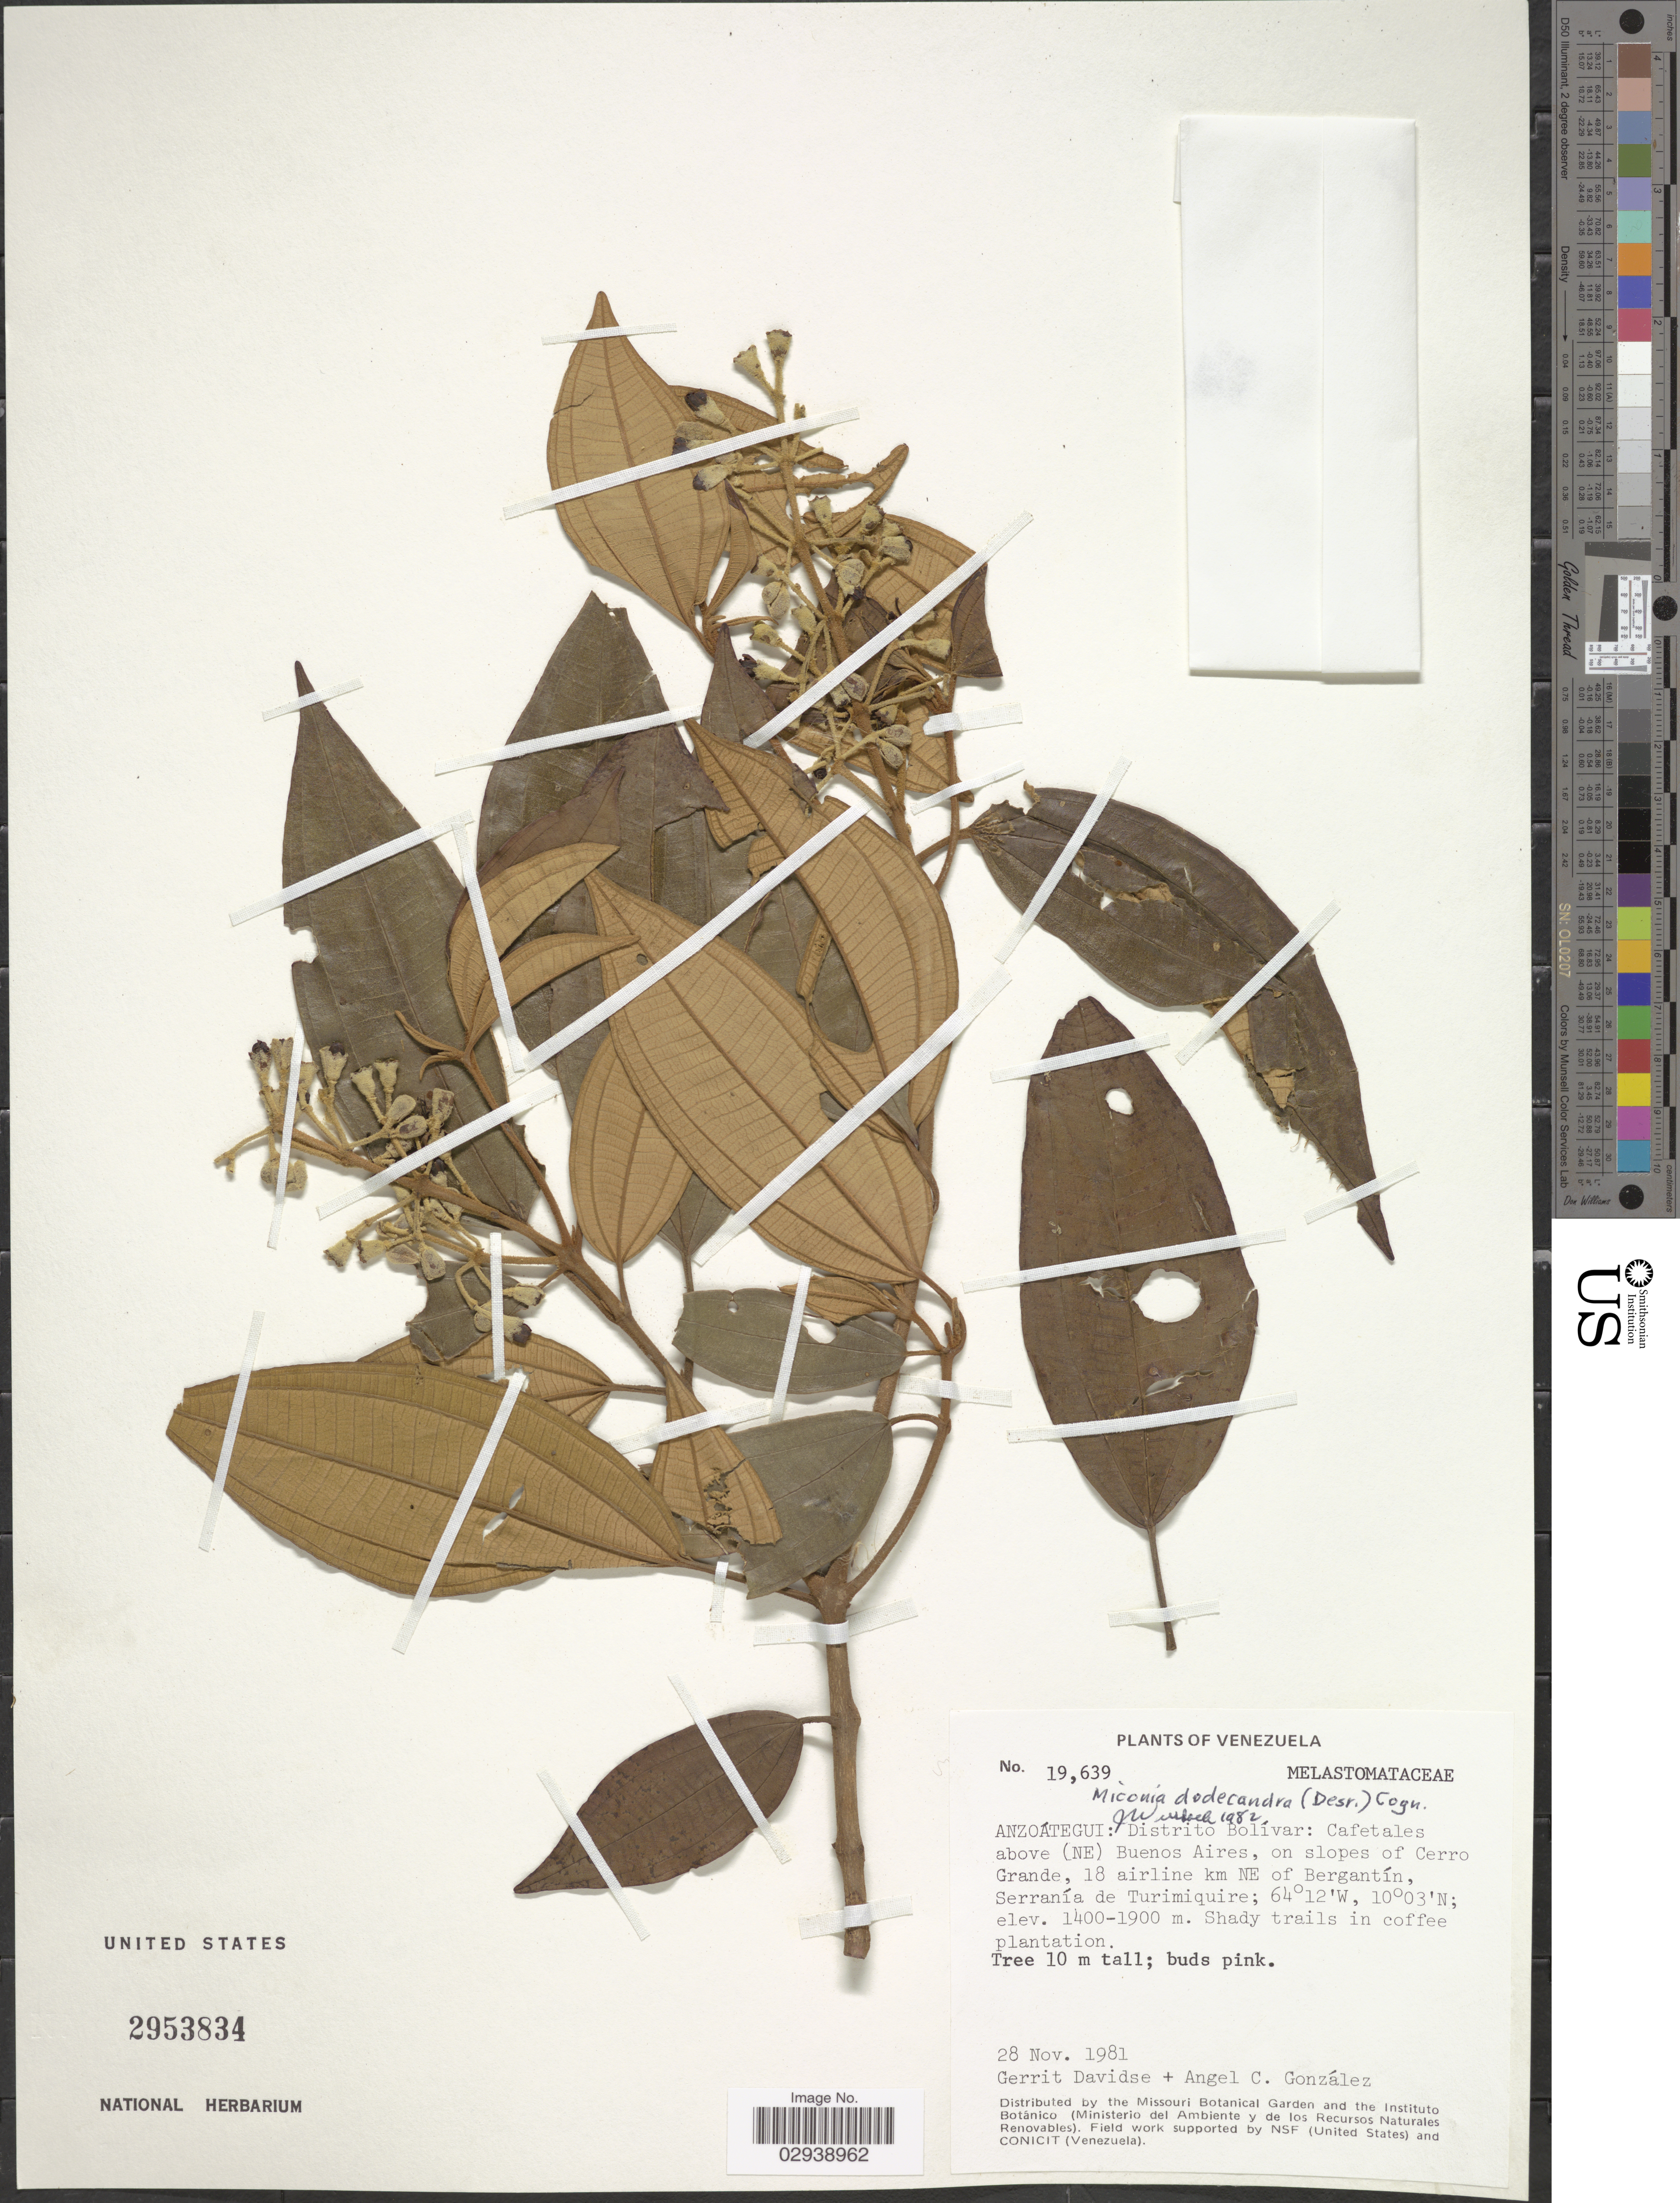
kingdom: Plantae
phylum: Tracheophyta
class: Magnoliopsida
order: Myrtales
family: Melastomataceae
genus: Miconia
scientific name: Miconia dodecandra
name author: Cogn.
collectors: G. Davidse & A. C. González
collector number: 19639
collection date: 1981-11-28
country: Venezuela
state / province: Anzoategui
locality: Distrito Bolívar: Cafetales above (NE) Buenos Aires, on slopes of Cerro Grande, 18 airline km NE of Bergantín, Serranía de Turimiquire. Shade trails in coffee plantation.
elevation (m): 1400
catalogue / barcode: US 2953834